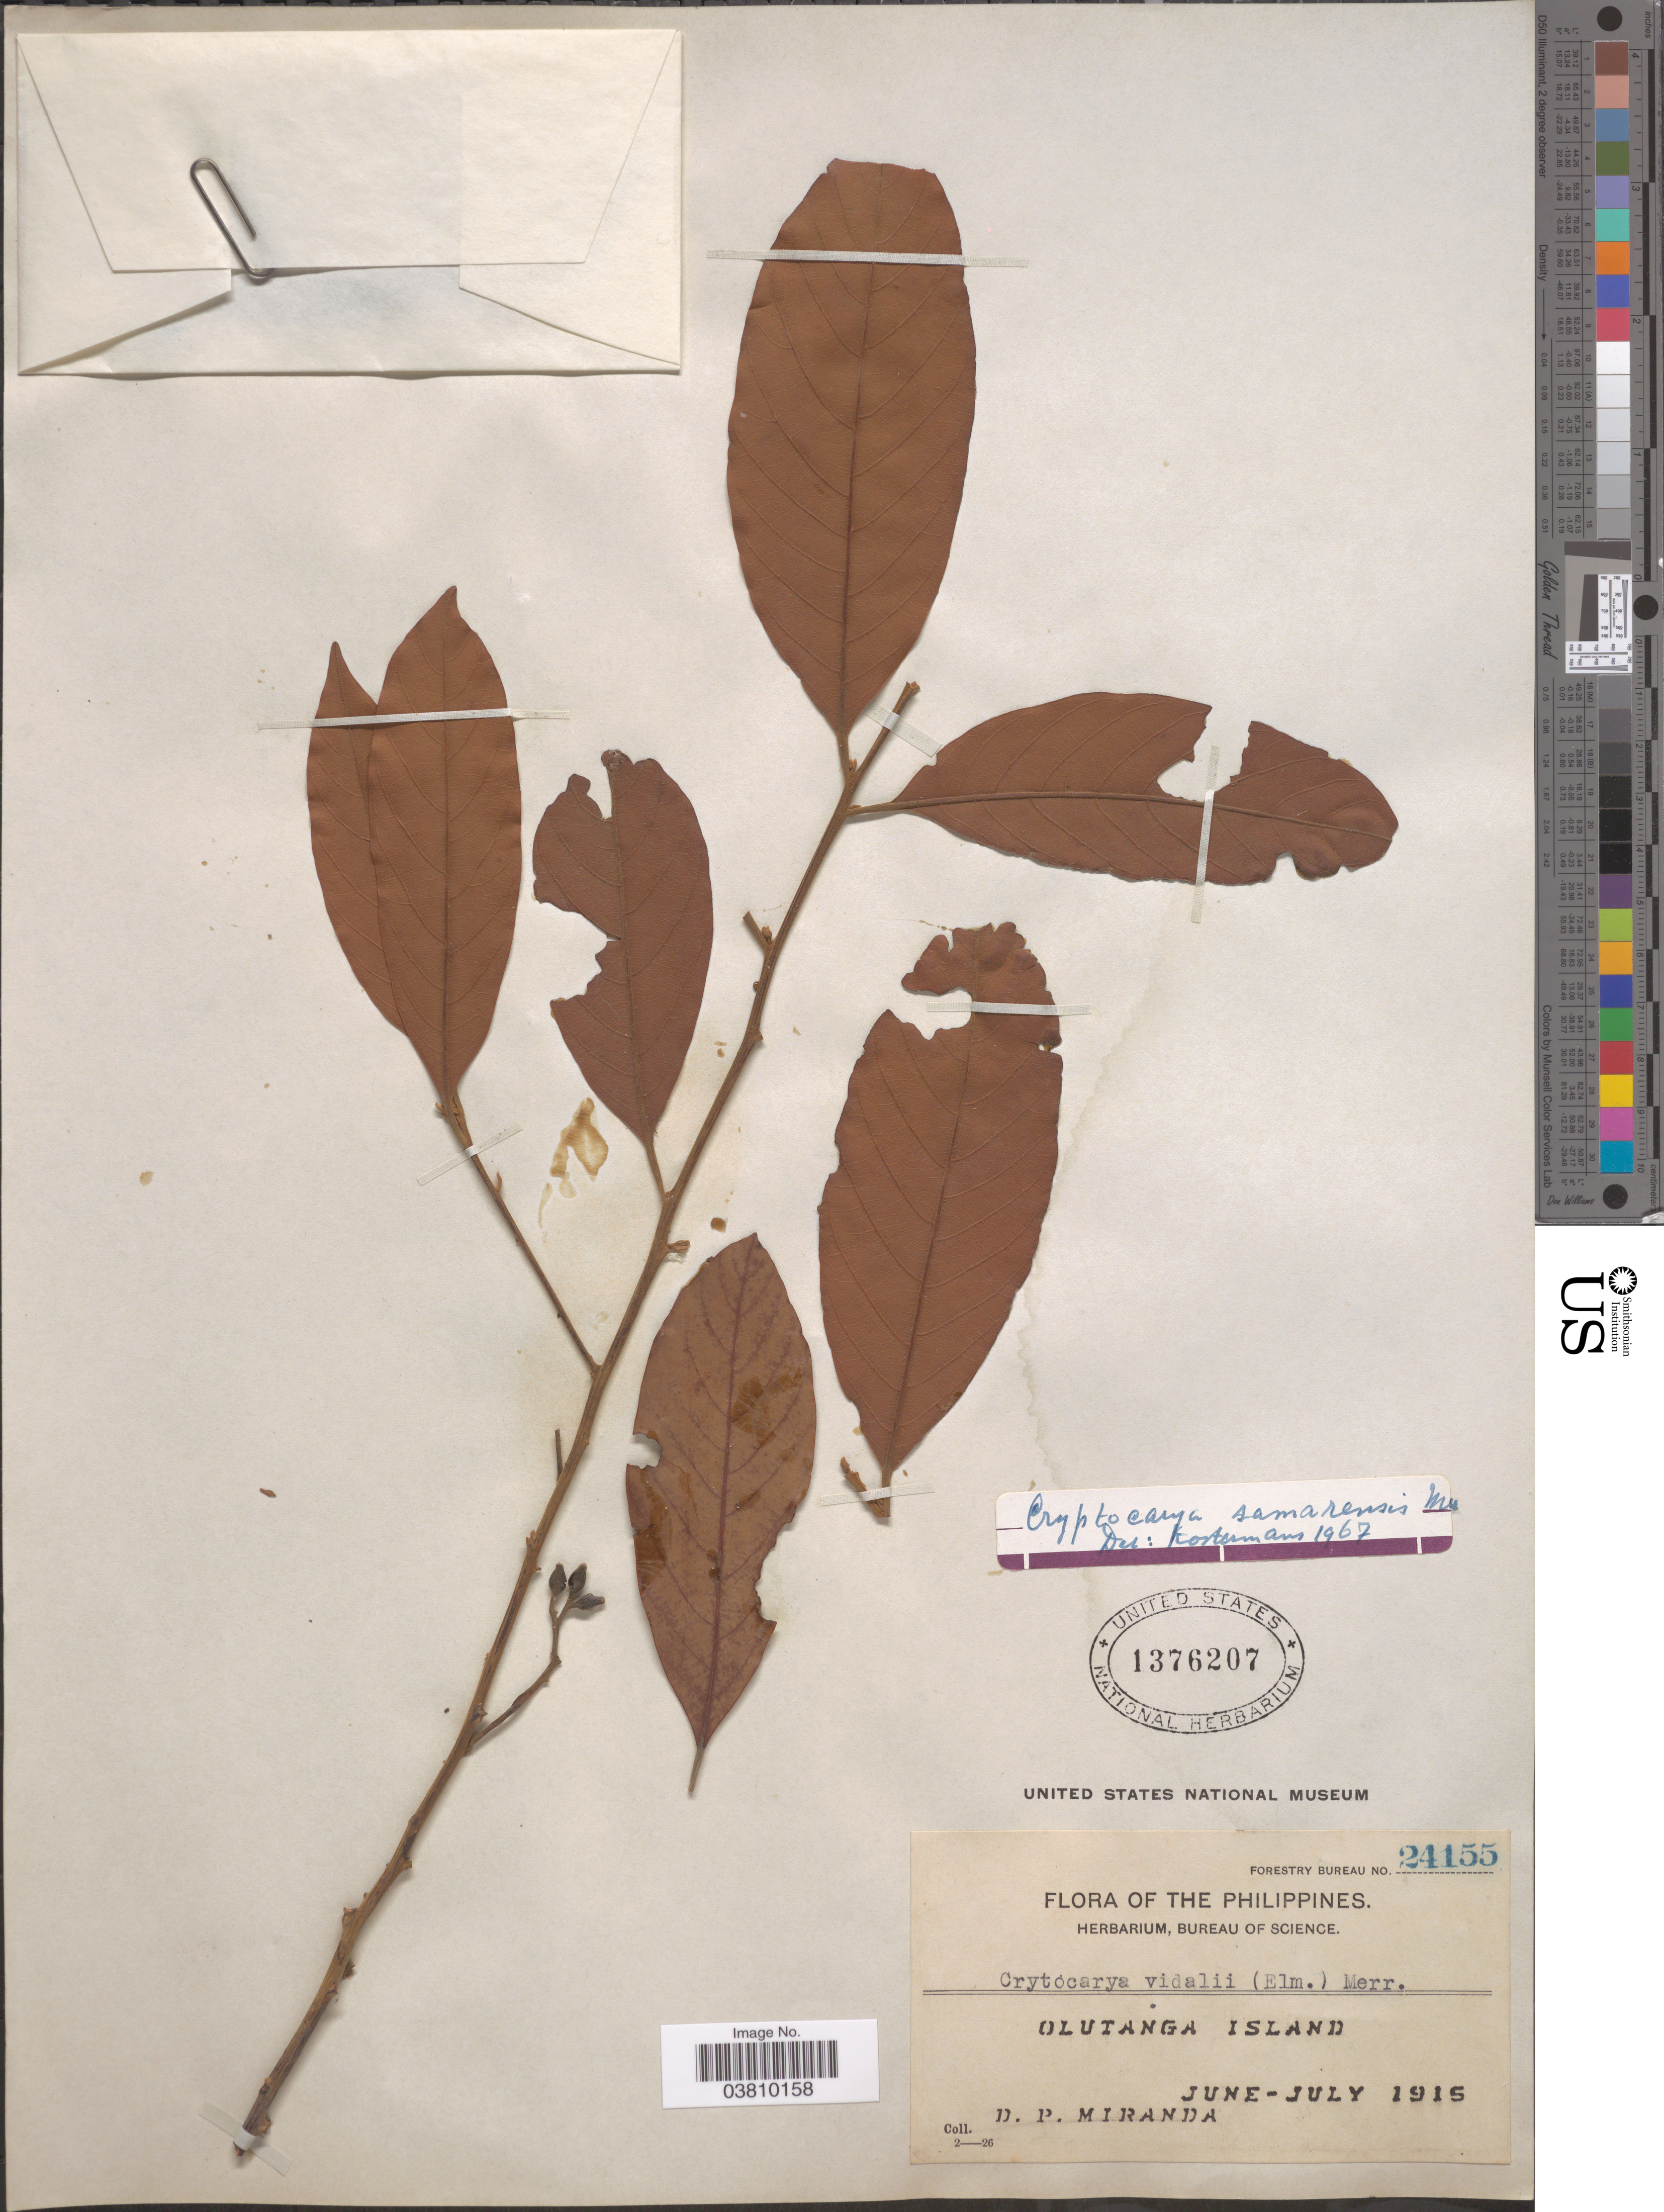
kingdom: Plantae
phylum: Tracheophyta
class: Magnoliopsida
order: Laurales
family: Lauraceae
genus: Cryptocarya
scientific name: Cryptocarya samarensis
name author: Merr.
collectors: D. P. Miranda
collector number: Forestry Bureau 24155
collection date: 1915-06/1915-07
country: Philippines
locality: Olutanga Island.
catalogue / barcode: US 1376207